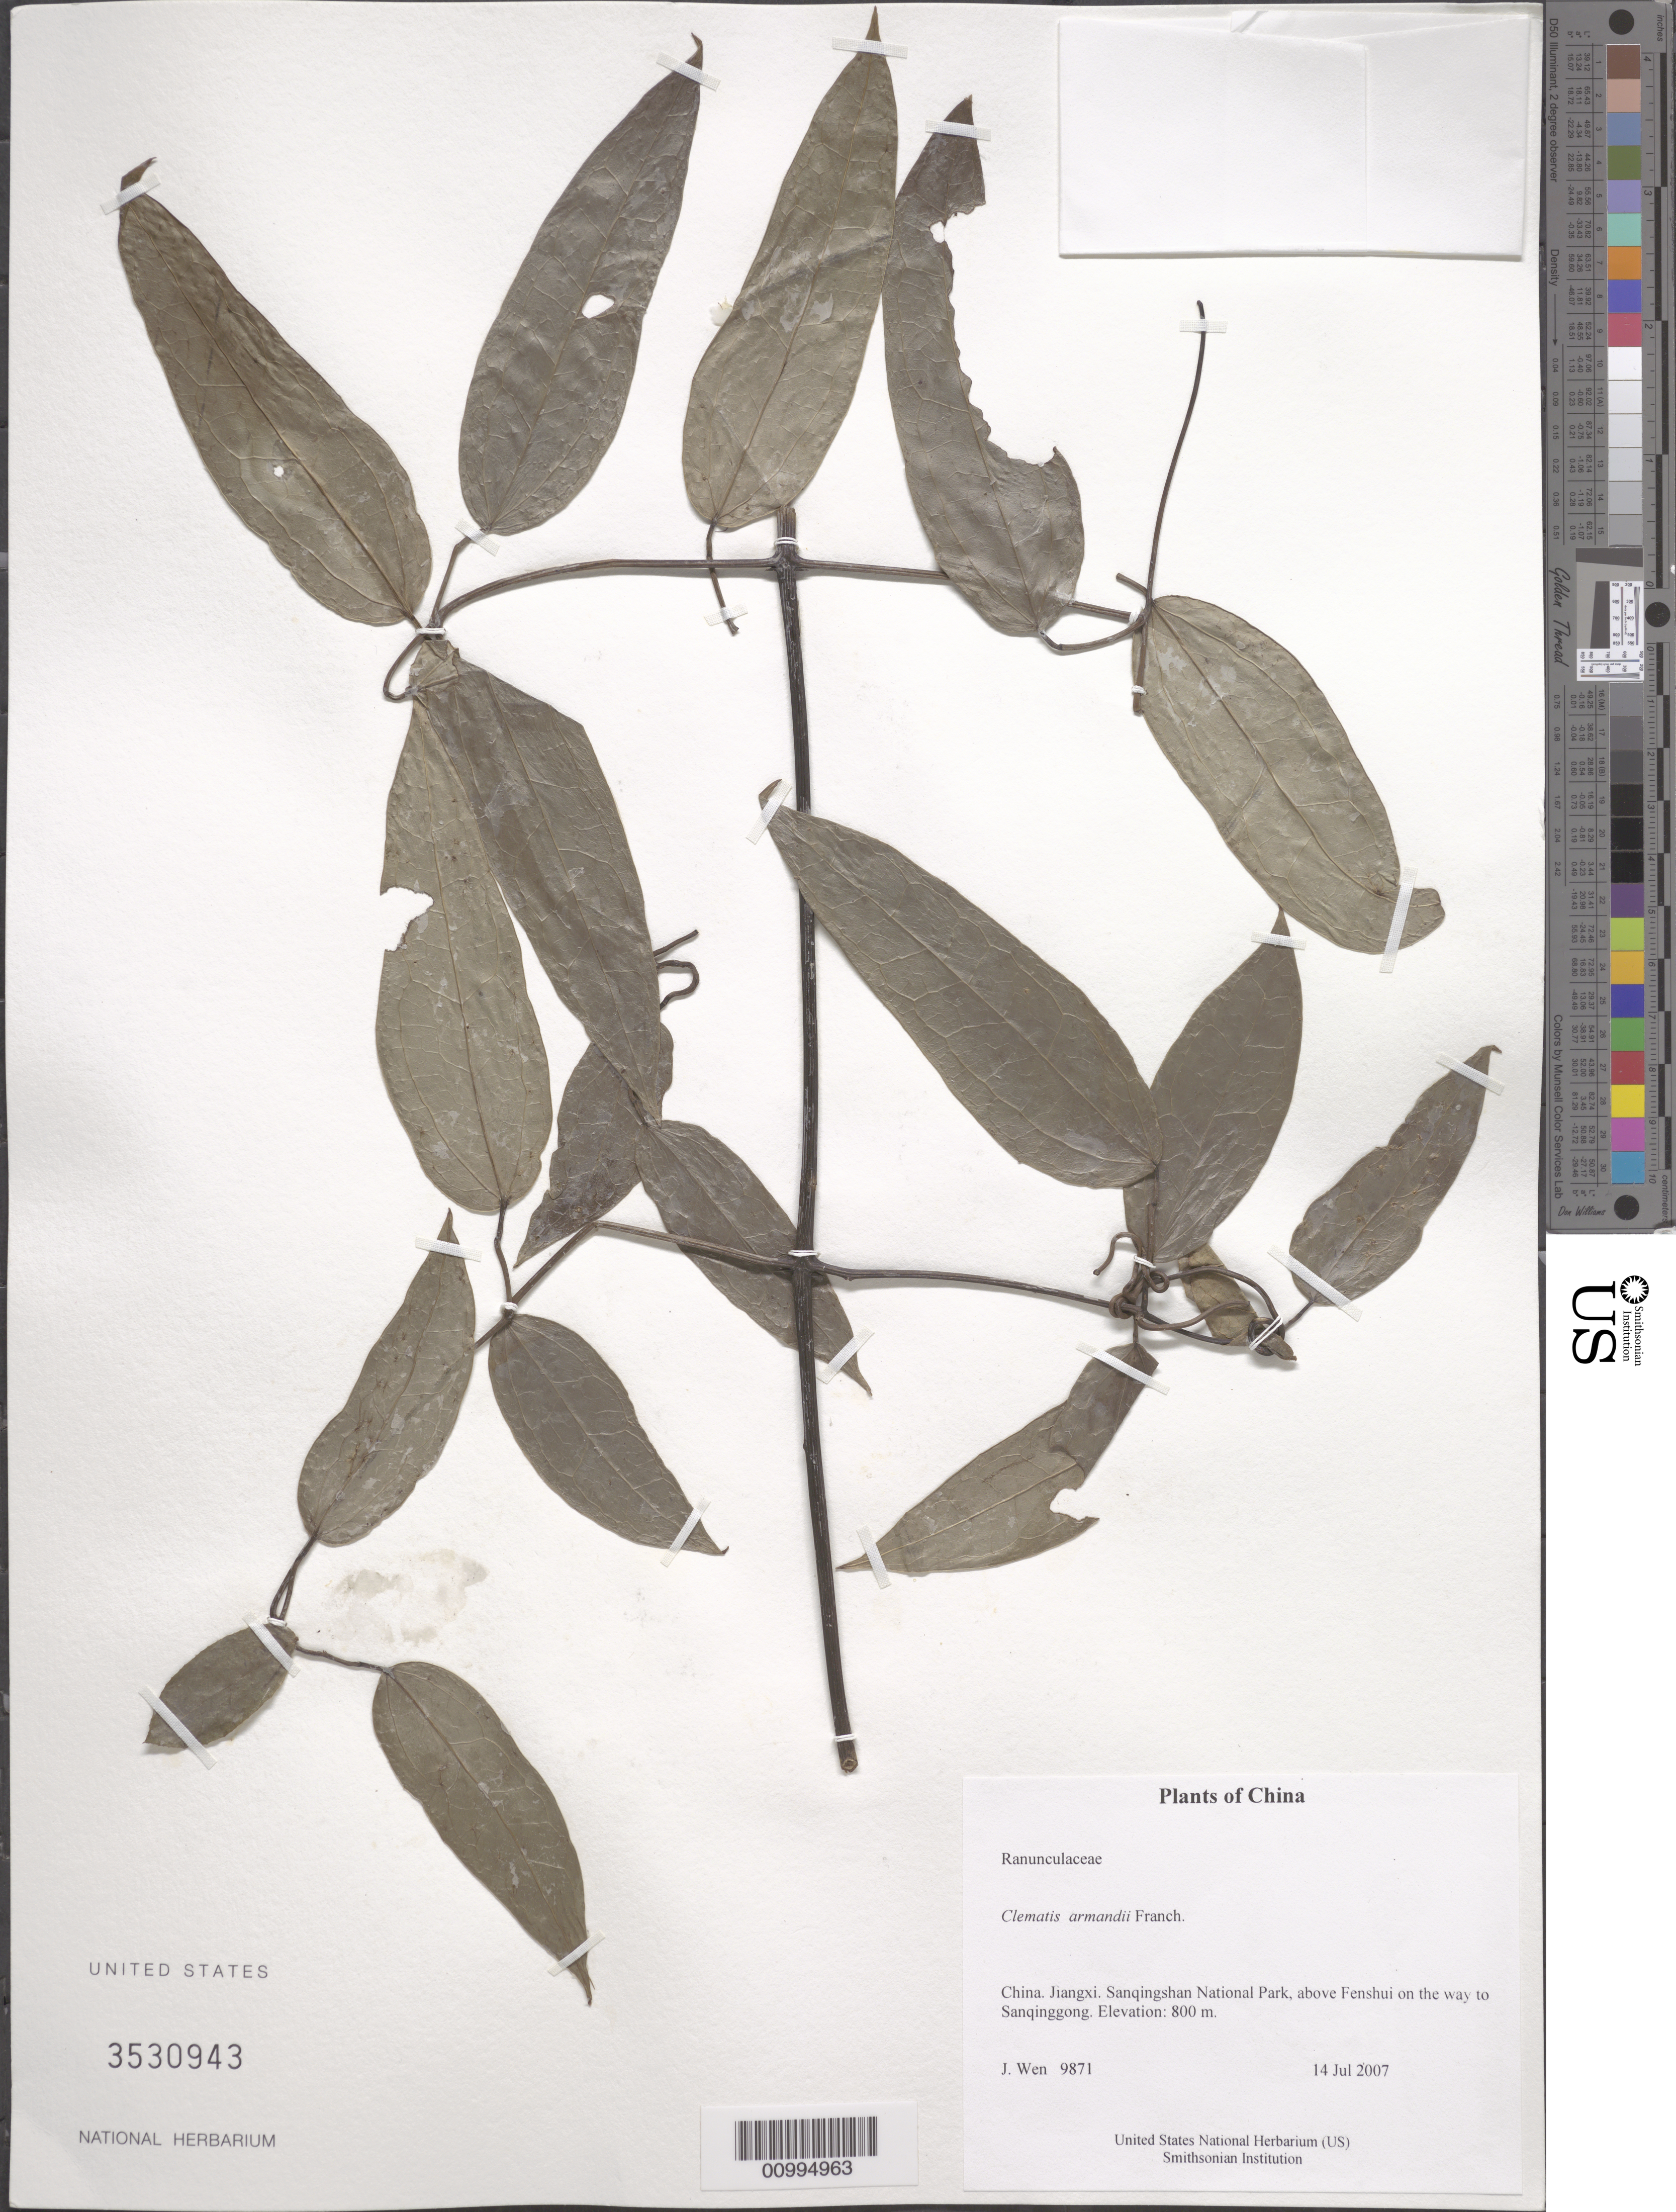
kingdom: Plantae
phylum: Tracheophyta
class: Magnoliopsida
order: Ranunculales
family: Ranunculaceae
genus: Clematis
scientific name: Clematis armandii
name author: Franch.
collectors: J. Wen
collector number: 9871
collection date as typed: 14 Jul 2007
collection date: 2007-07-14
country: China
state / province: Jiangxi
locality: Sanqingshan National Park, above Fenshui on the way to Sanqinggong.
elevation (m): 800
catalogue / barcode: US 3530943